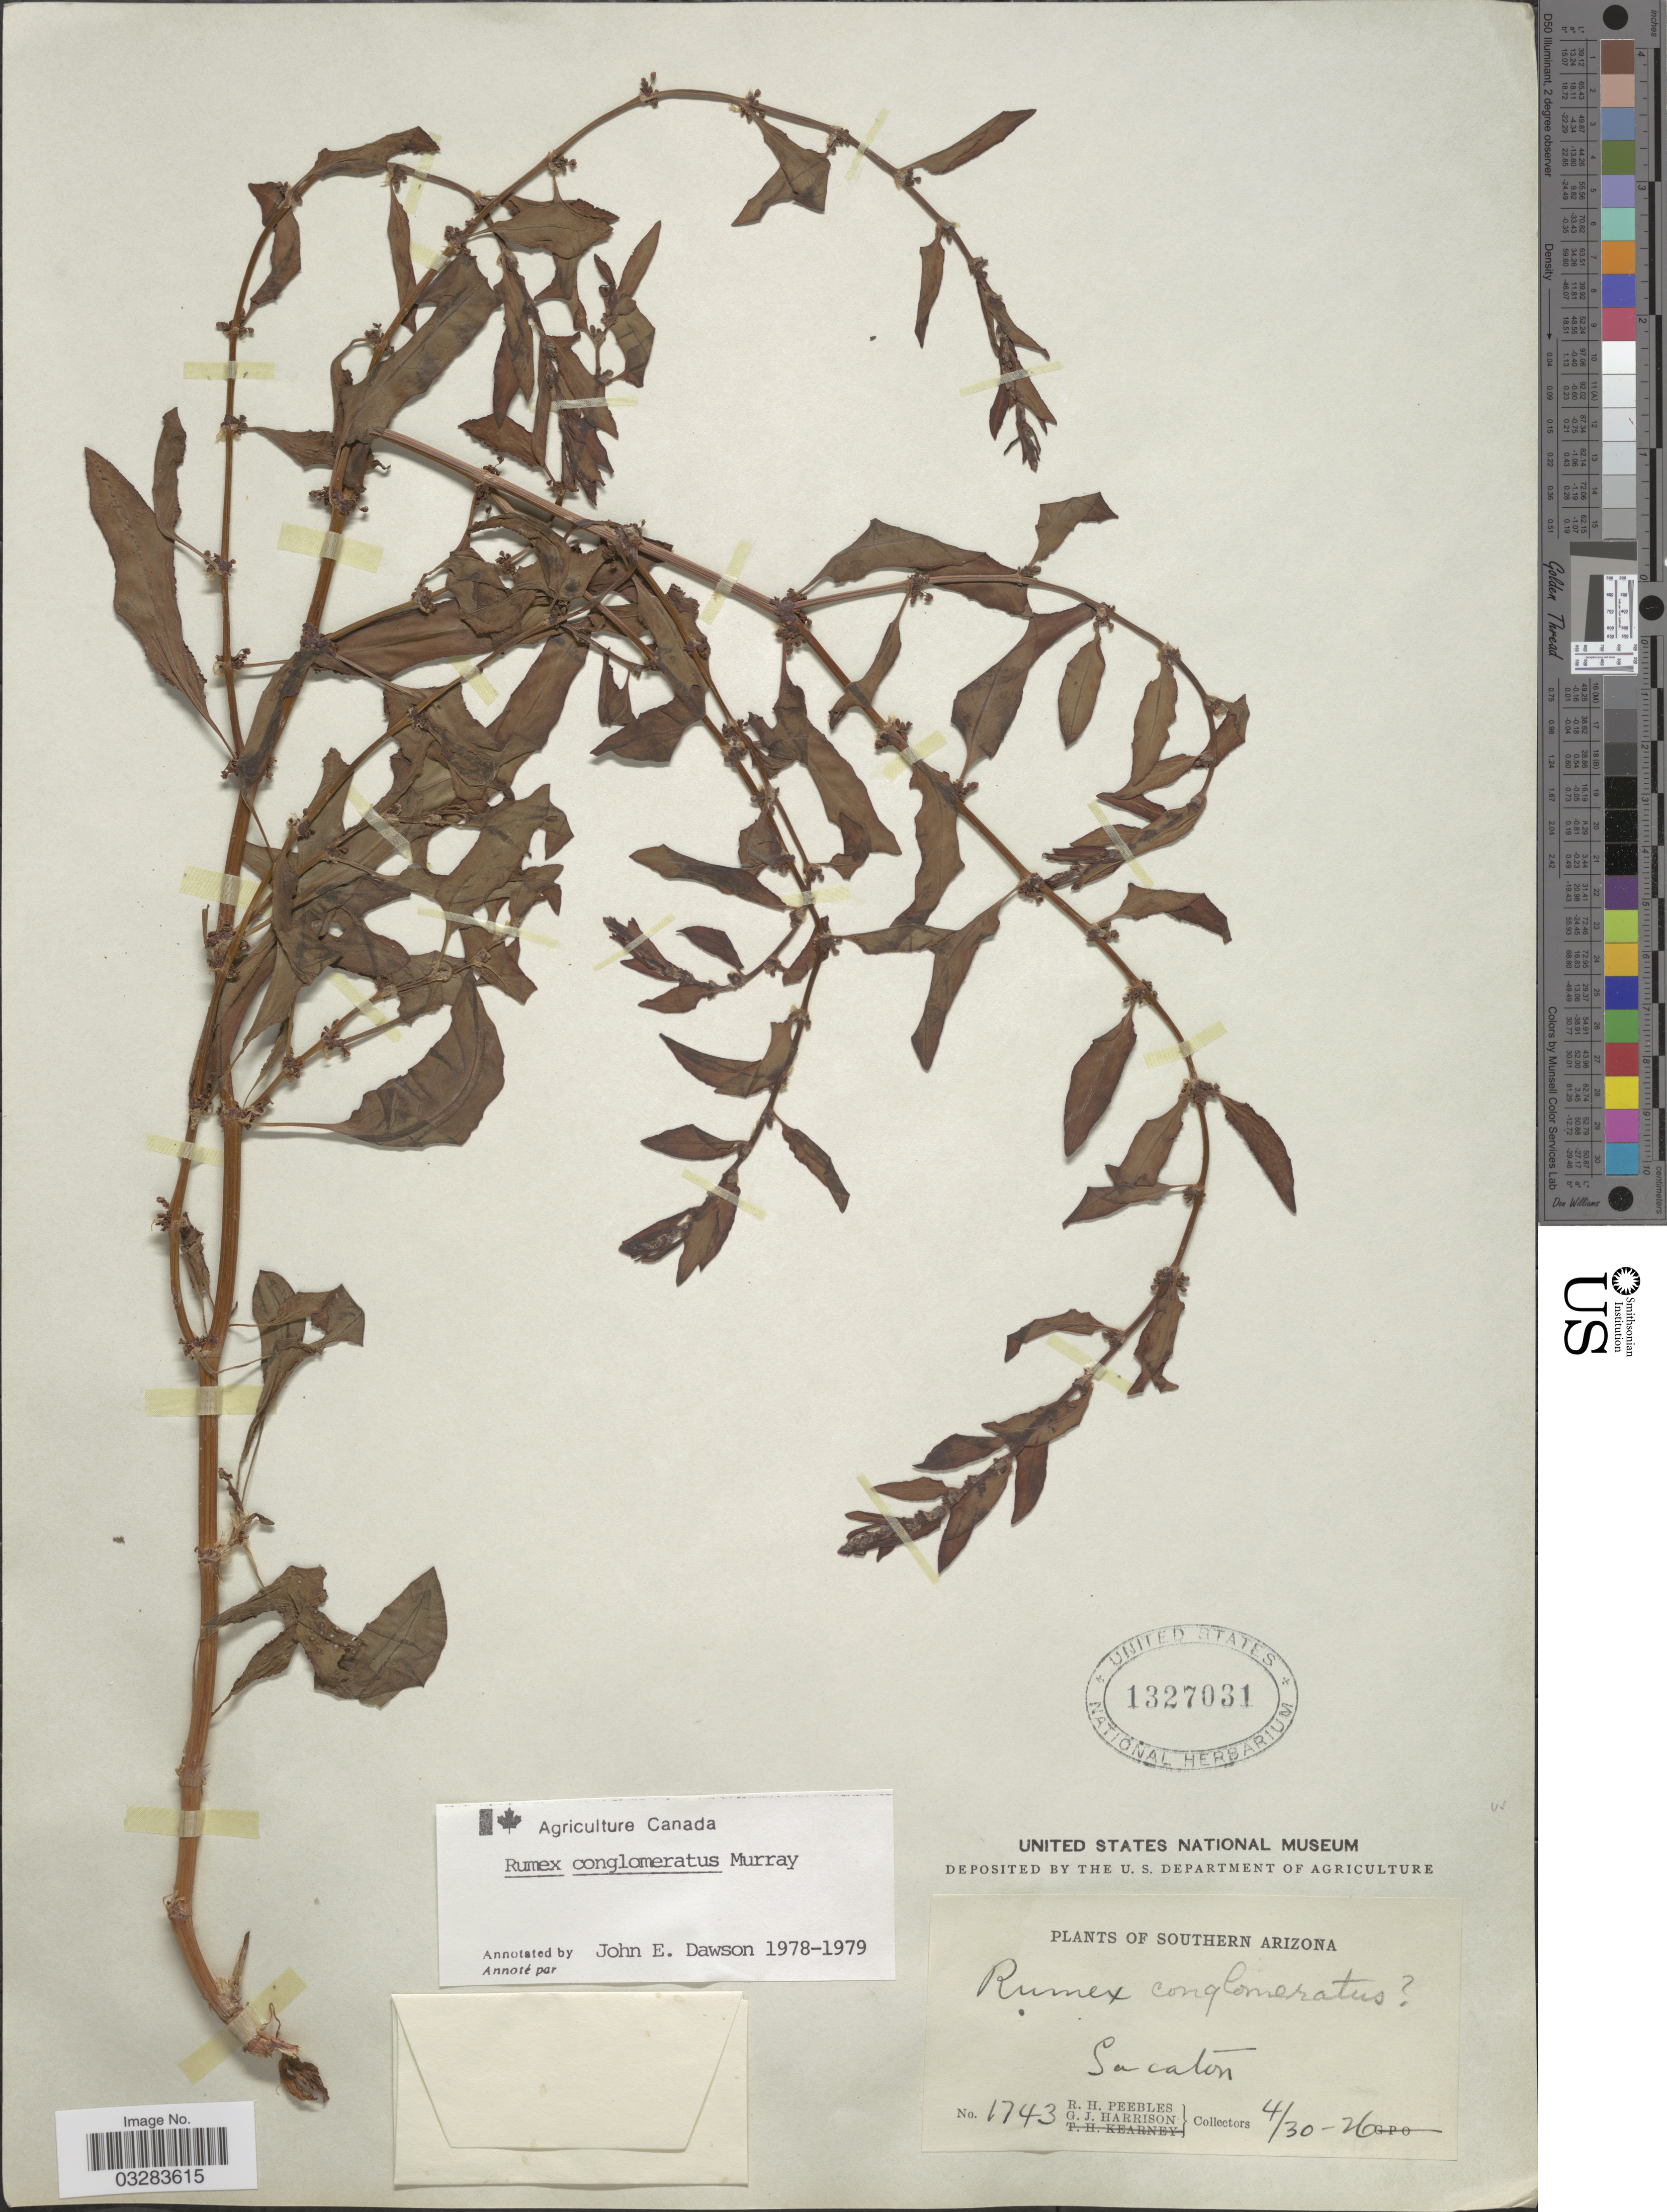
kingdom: Plantae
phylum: Tracheophyta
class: Magnoliopsida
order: Caryophyllales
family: Polygonaceae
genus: Rumex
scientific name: Rumex conglomeratus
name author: Murray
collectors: R. H. Peebles & G. J. Harrison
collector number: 1743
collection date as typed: Transcribed d/m/y: 30/4/26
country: United States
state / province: Arizona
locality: Southern Arizona. Sacaton.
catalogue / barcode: US 1327031